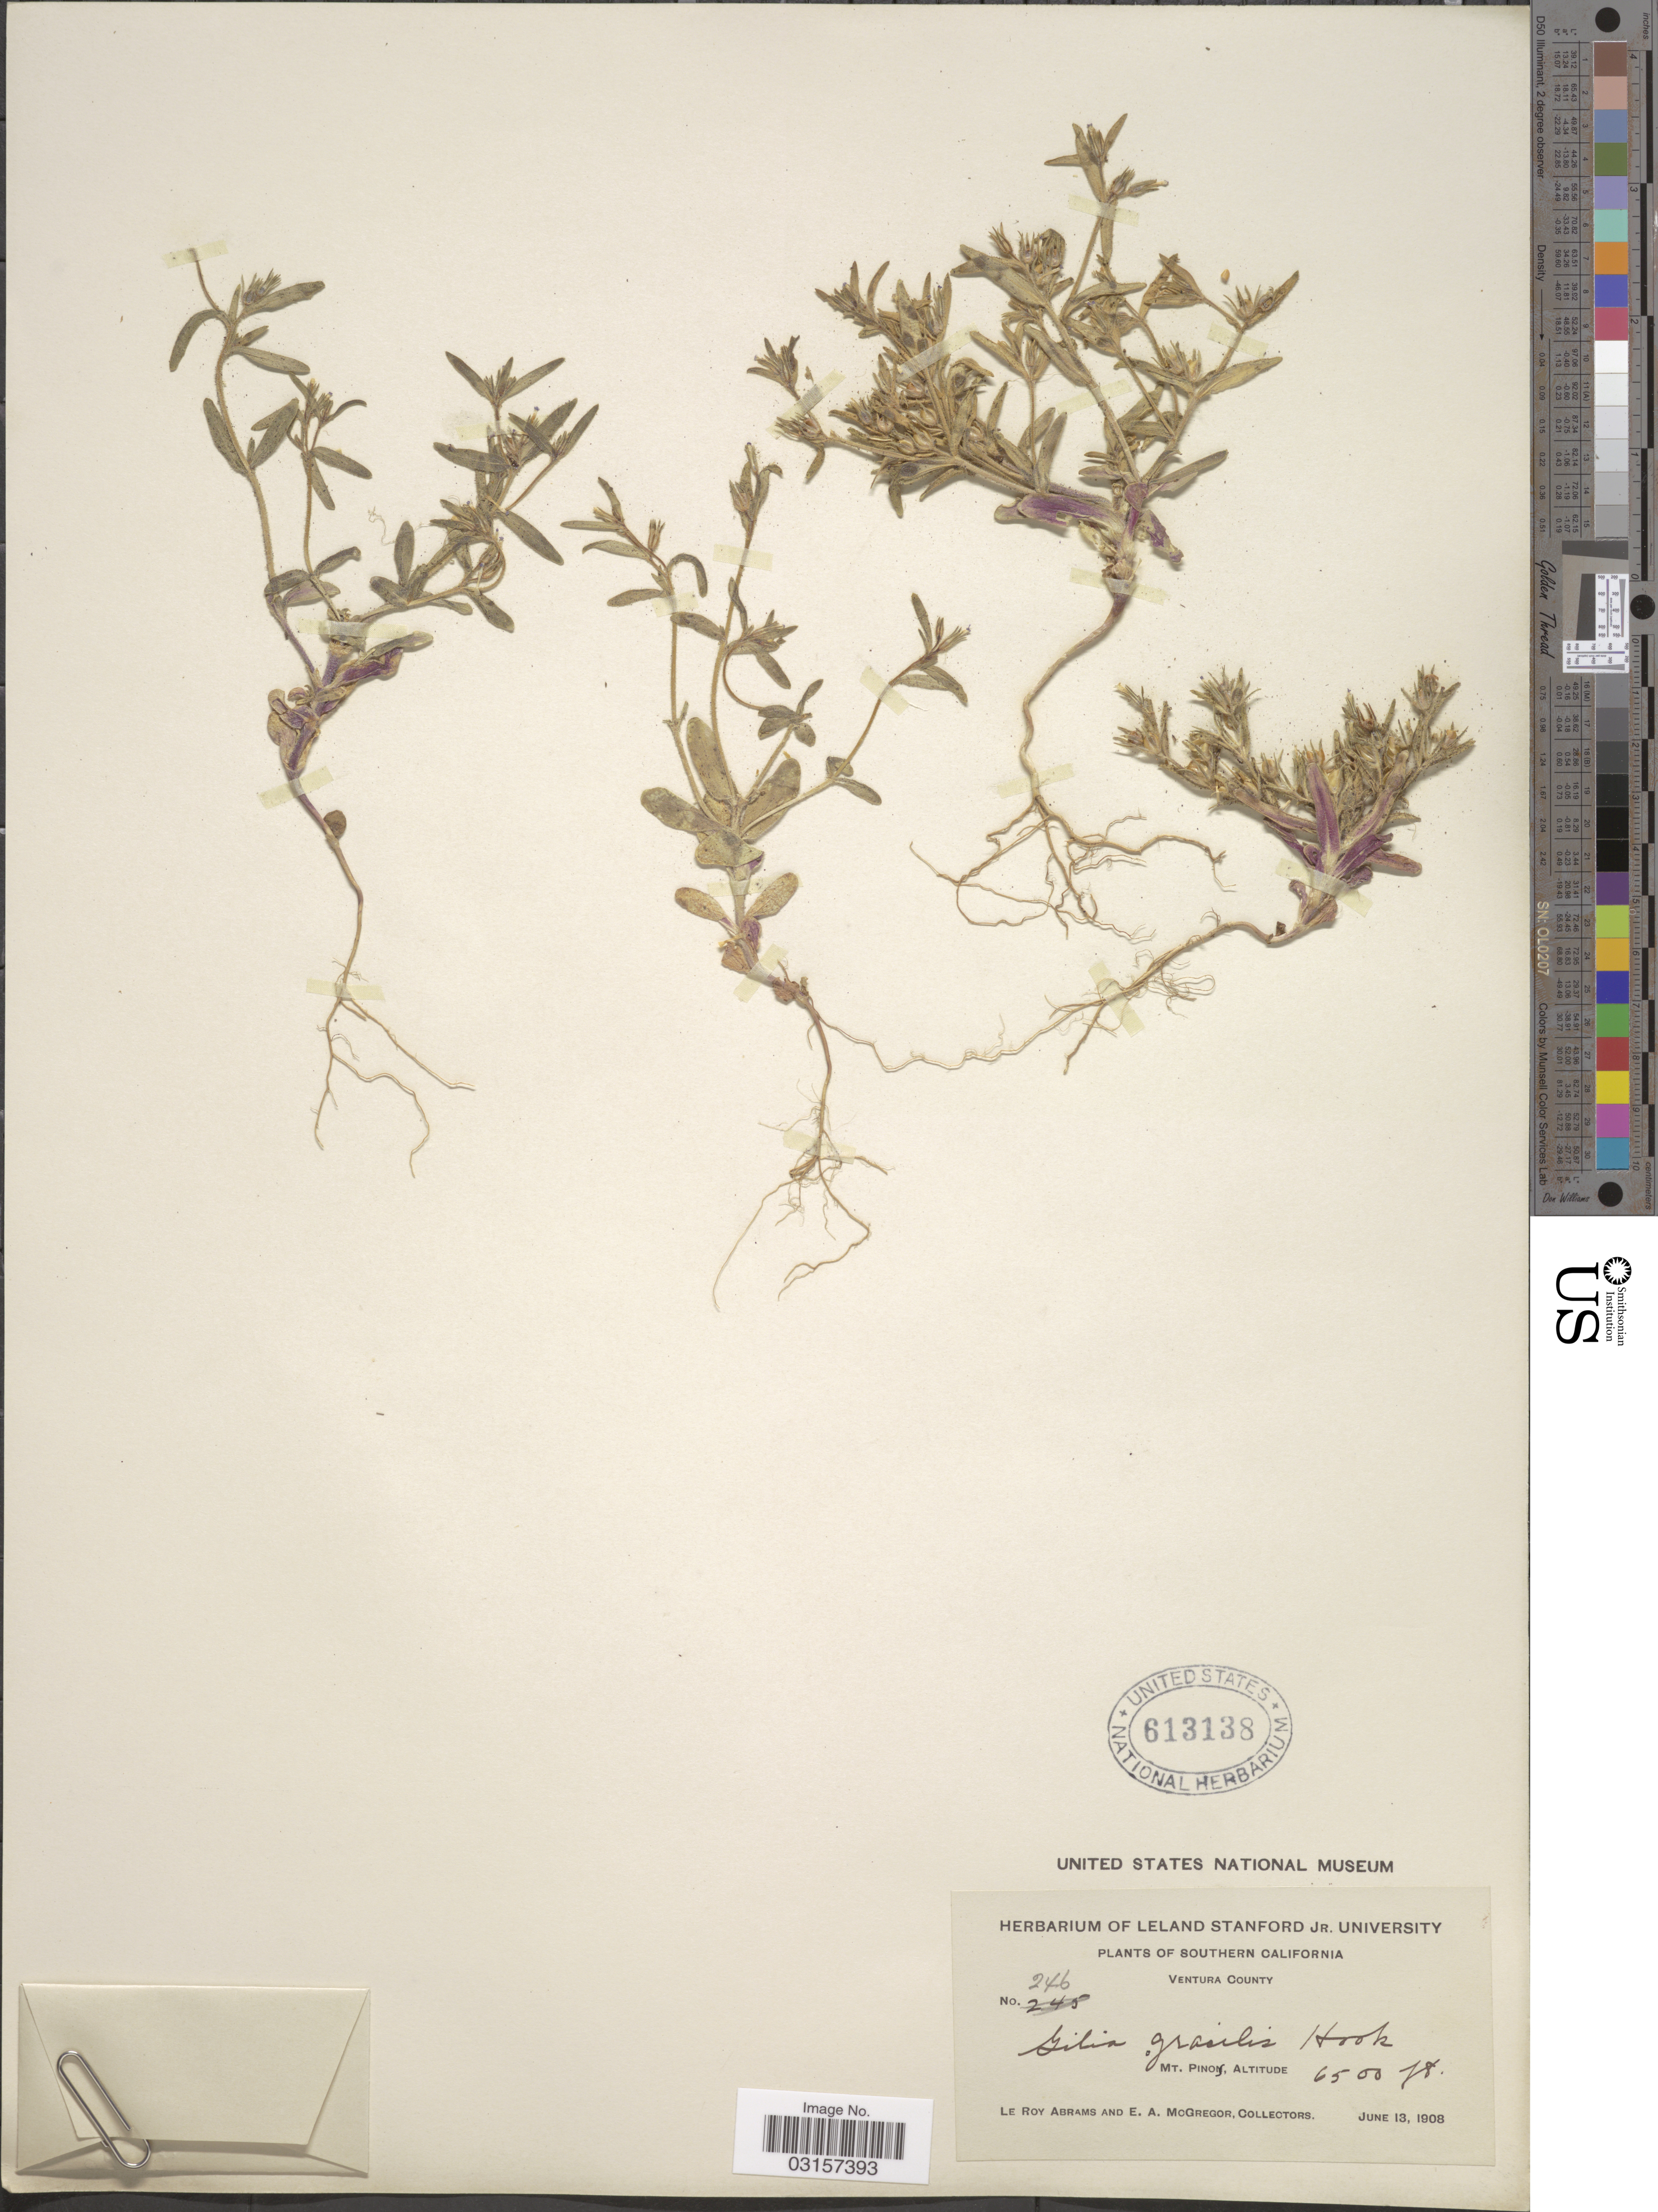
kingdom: Plantae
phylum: Tracheophyta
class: Magnoliopsida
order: Ericales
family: Polemoniaceae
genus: Microsteris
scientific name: Microsteris gracilis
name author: (Hook.) Greene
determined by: (US) Smithsonian Institution - National Museum of Natural History - Department of Botany (UNITED STATES)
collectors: L. Abrams & E. A. McGregor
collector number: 246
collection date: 1908-06-13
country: United States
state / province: California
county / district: Ventura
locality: Southern California, Ventura County, Mt. Pinos.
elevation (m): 1981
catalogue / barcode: US 613138